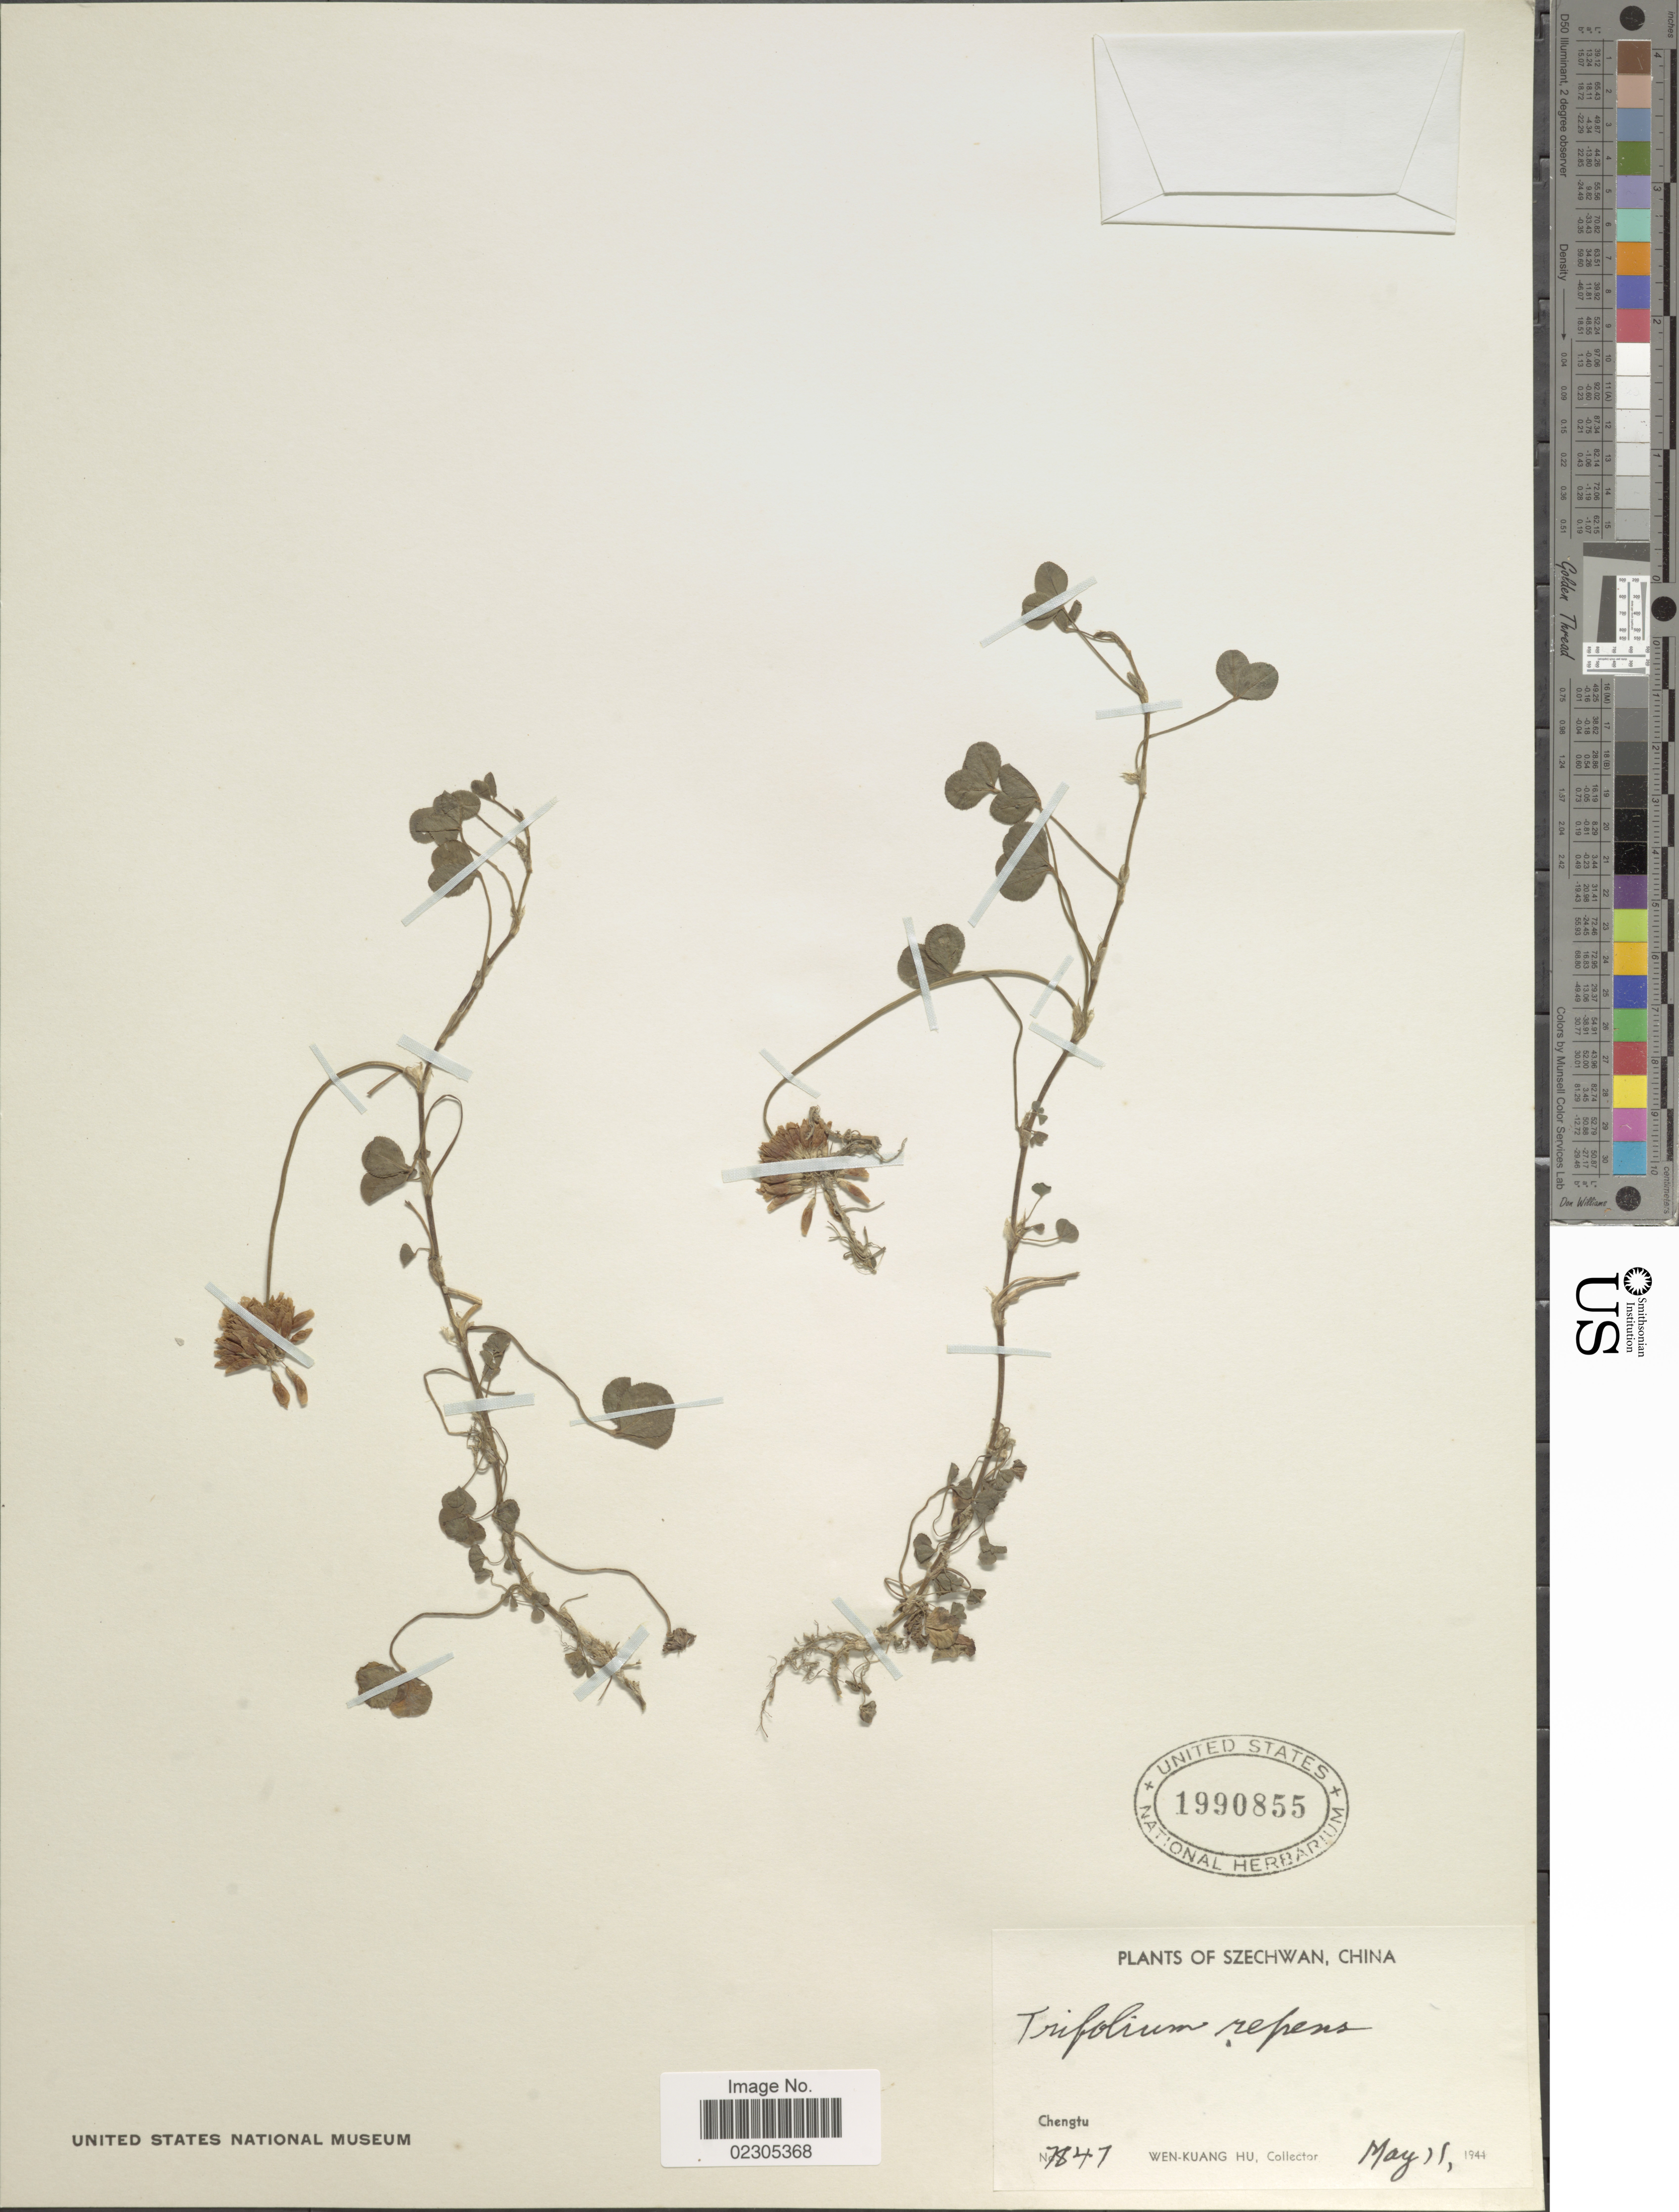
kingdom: Plantae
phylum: Tracheophyta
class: Magnoliopsida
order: Fabales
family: Fabaceae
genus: Trifolium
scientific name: Trifolium repens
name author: L.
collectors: W. K. Hu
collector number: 7847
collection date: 1944-05-11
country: China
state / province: Sichuan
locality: Szechwan, Chengtu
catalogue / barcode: US 1990855